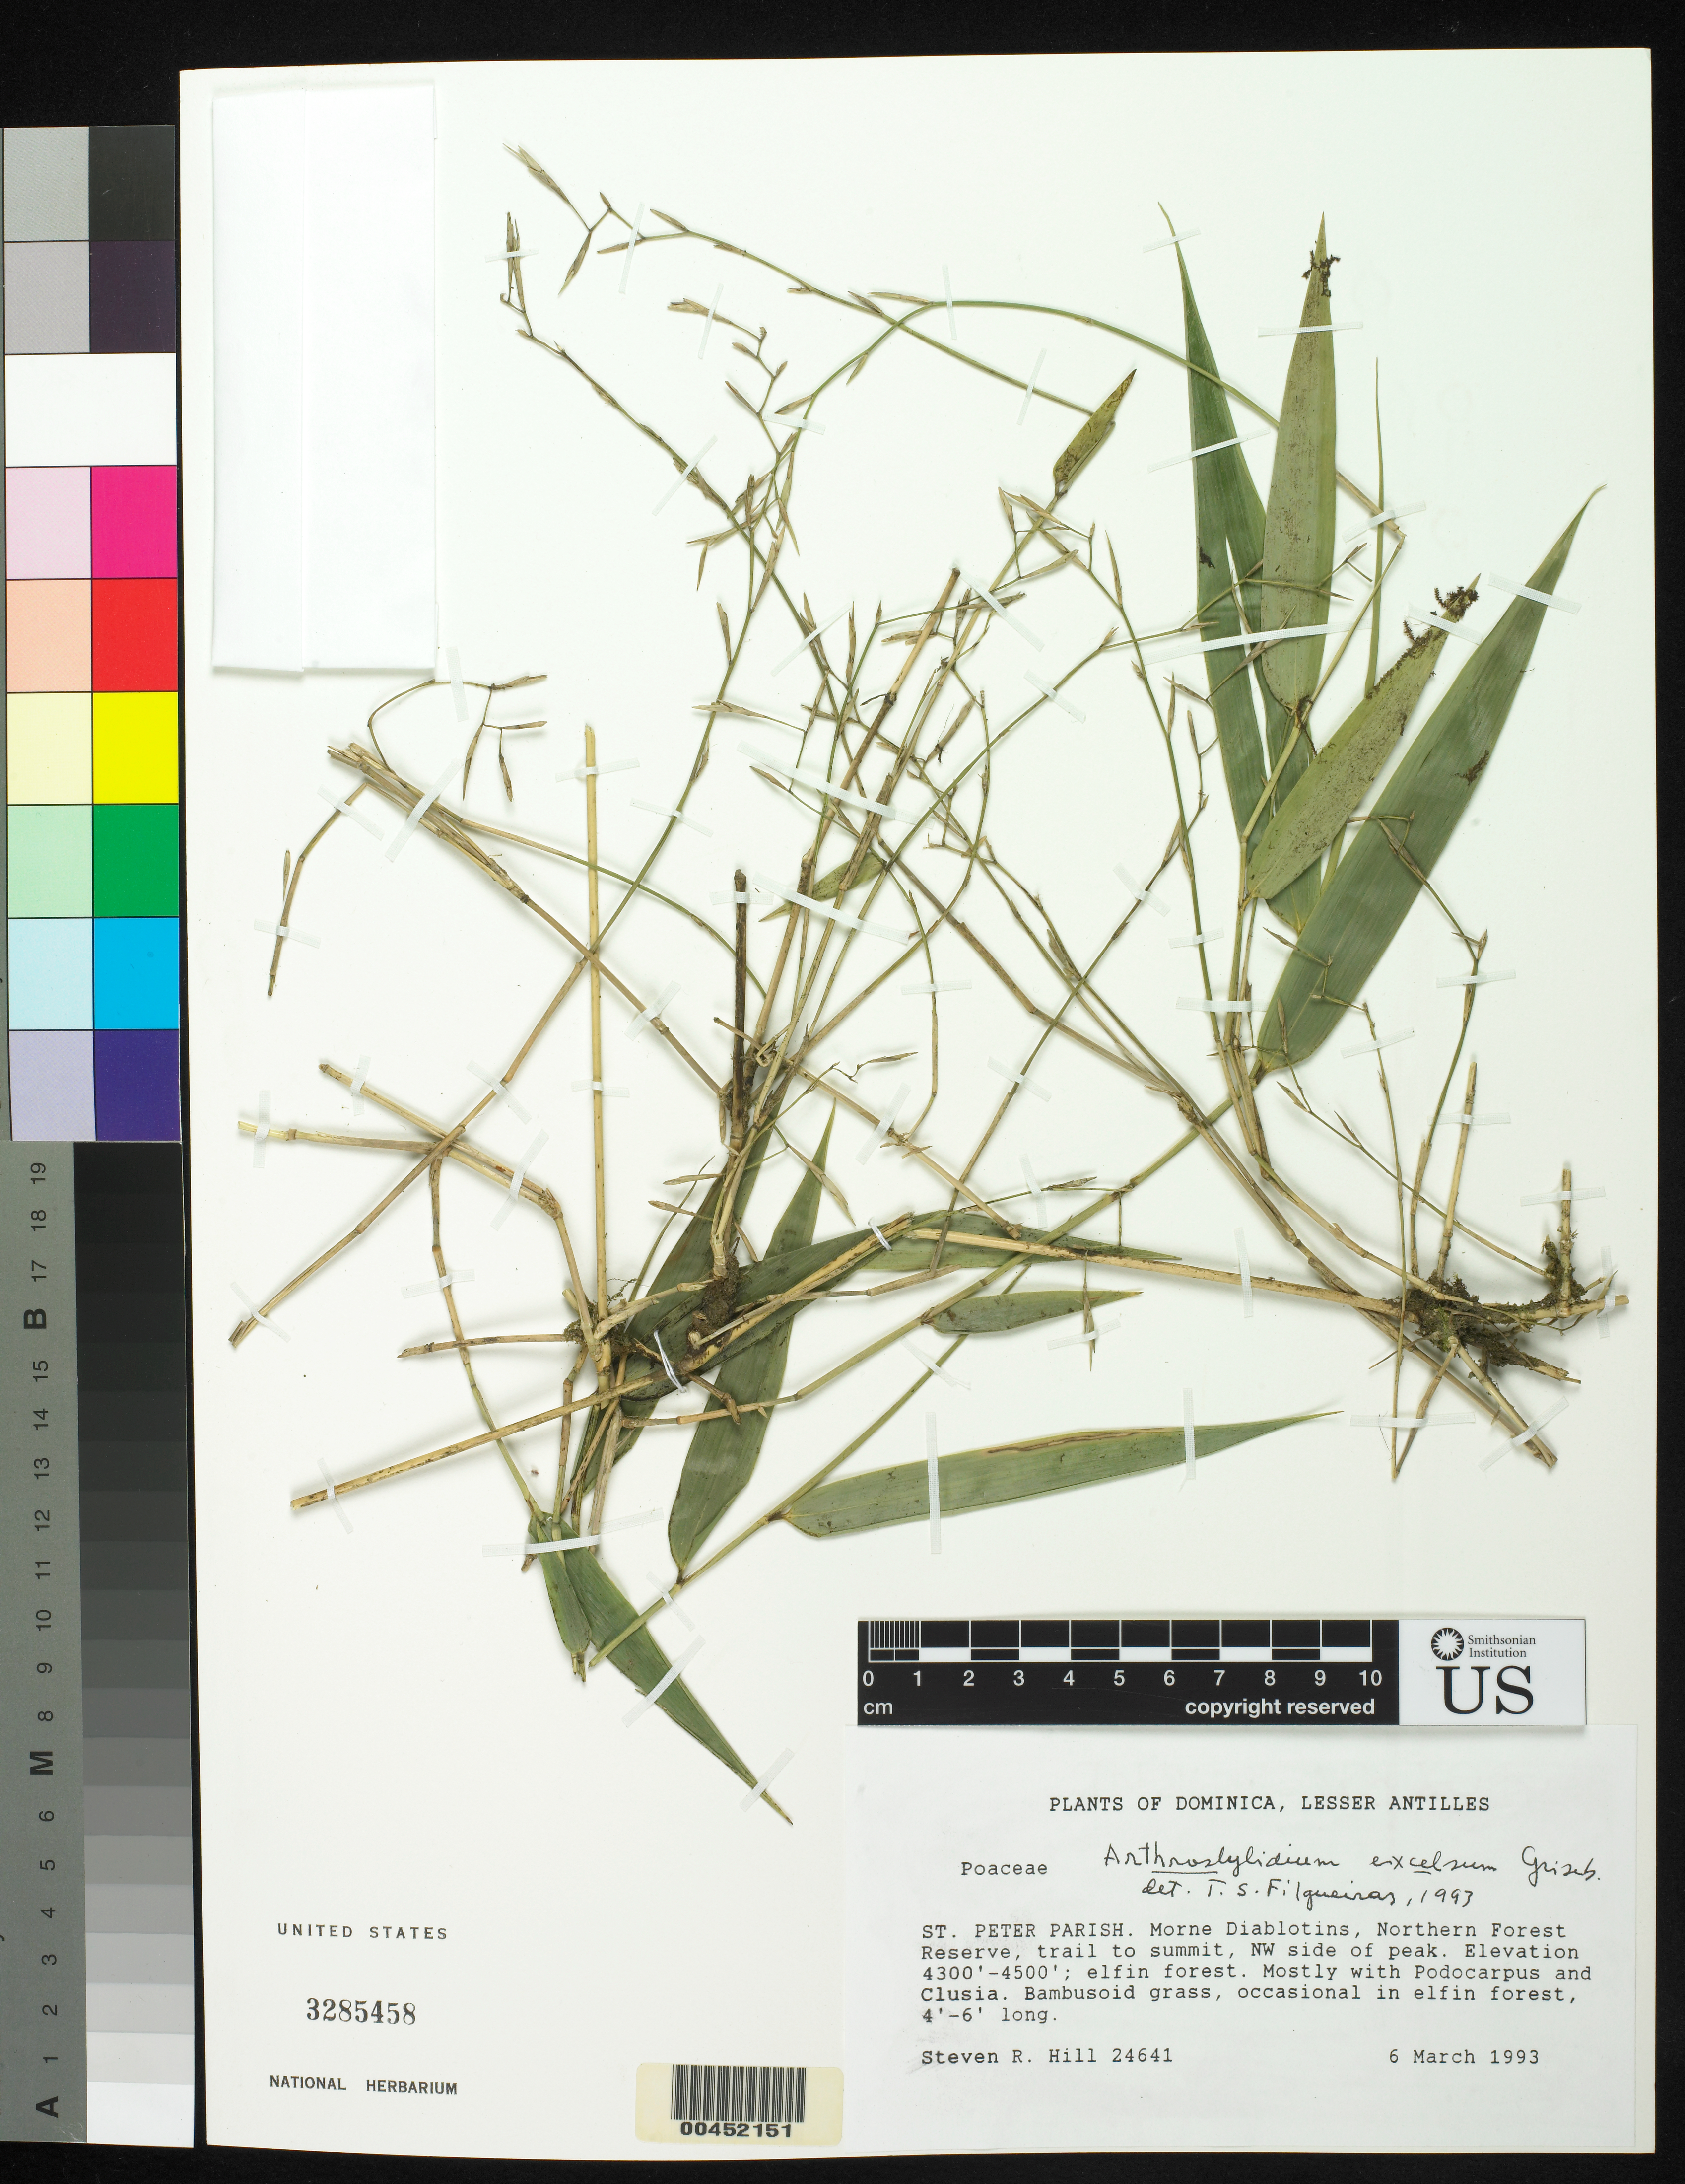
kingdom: Plantae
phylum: Tracheophyta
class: Liliopsida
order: Poales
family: Poaceae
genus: Arthrostylidium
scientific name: Arthrostylidium excelsum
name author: Griseb.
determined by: Filgueiras, T. S.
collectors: S. R. Hill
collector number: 24641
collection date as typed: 06 Mar 1993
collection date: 1993-03-06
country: Dominica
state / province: St. Peter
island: Dominica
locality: Morne diablotins, northern forest reserve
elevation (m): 1311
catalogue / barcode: US 3285458